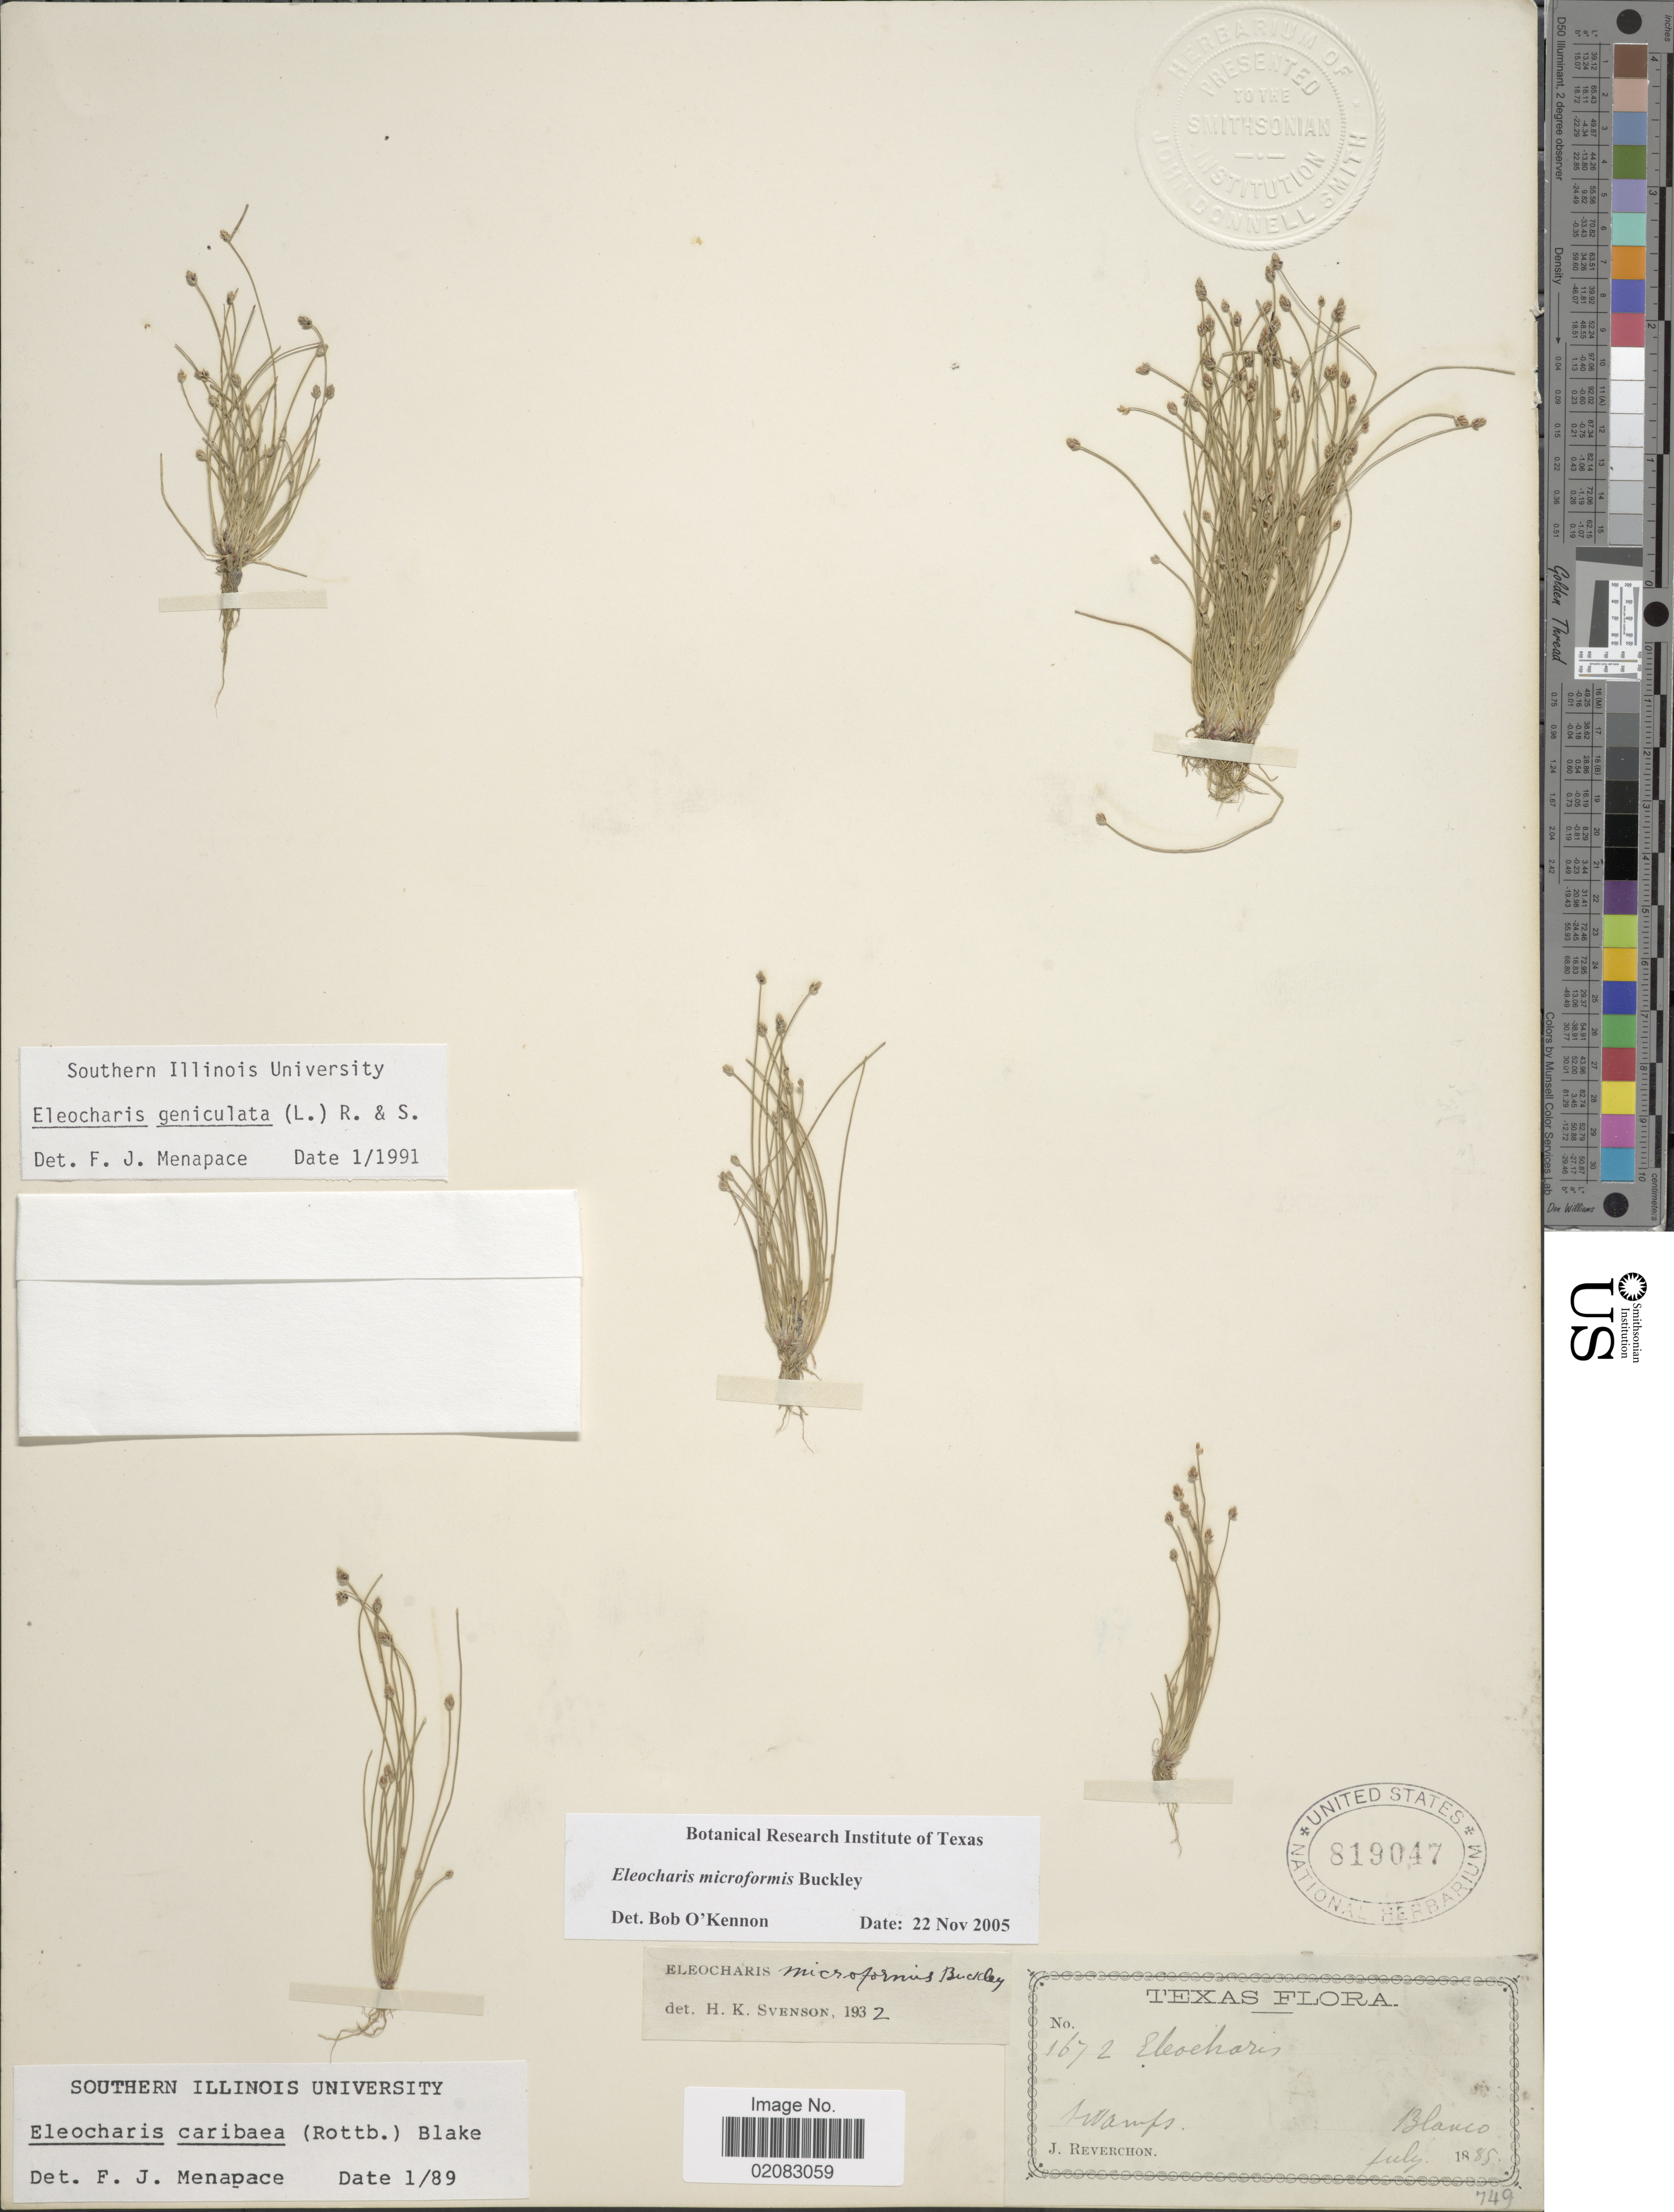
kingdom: Plantae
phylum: Tracheophyta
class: Liliopsida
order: Poales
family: Cyperaceae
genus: Eleocharis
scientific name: Eleocharis microformis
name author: Buckley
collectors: J. Reverchon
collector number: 1672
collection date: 1885-07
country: United States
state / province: Texas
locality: Swamps, Blanco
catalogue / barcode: US 819047